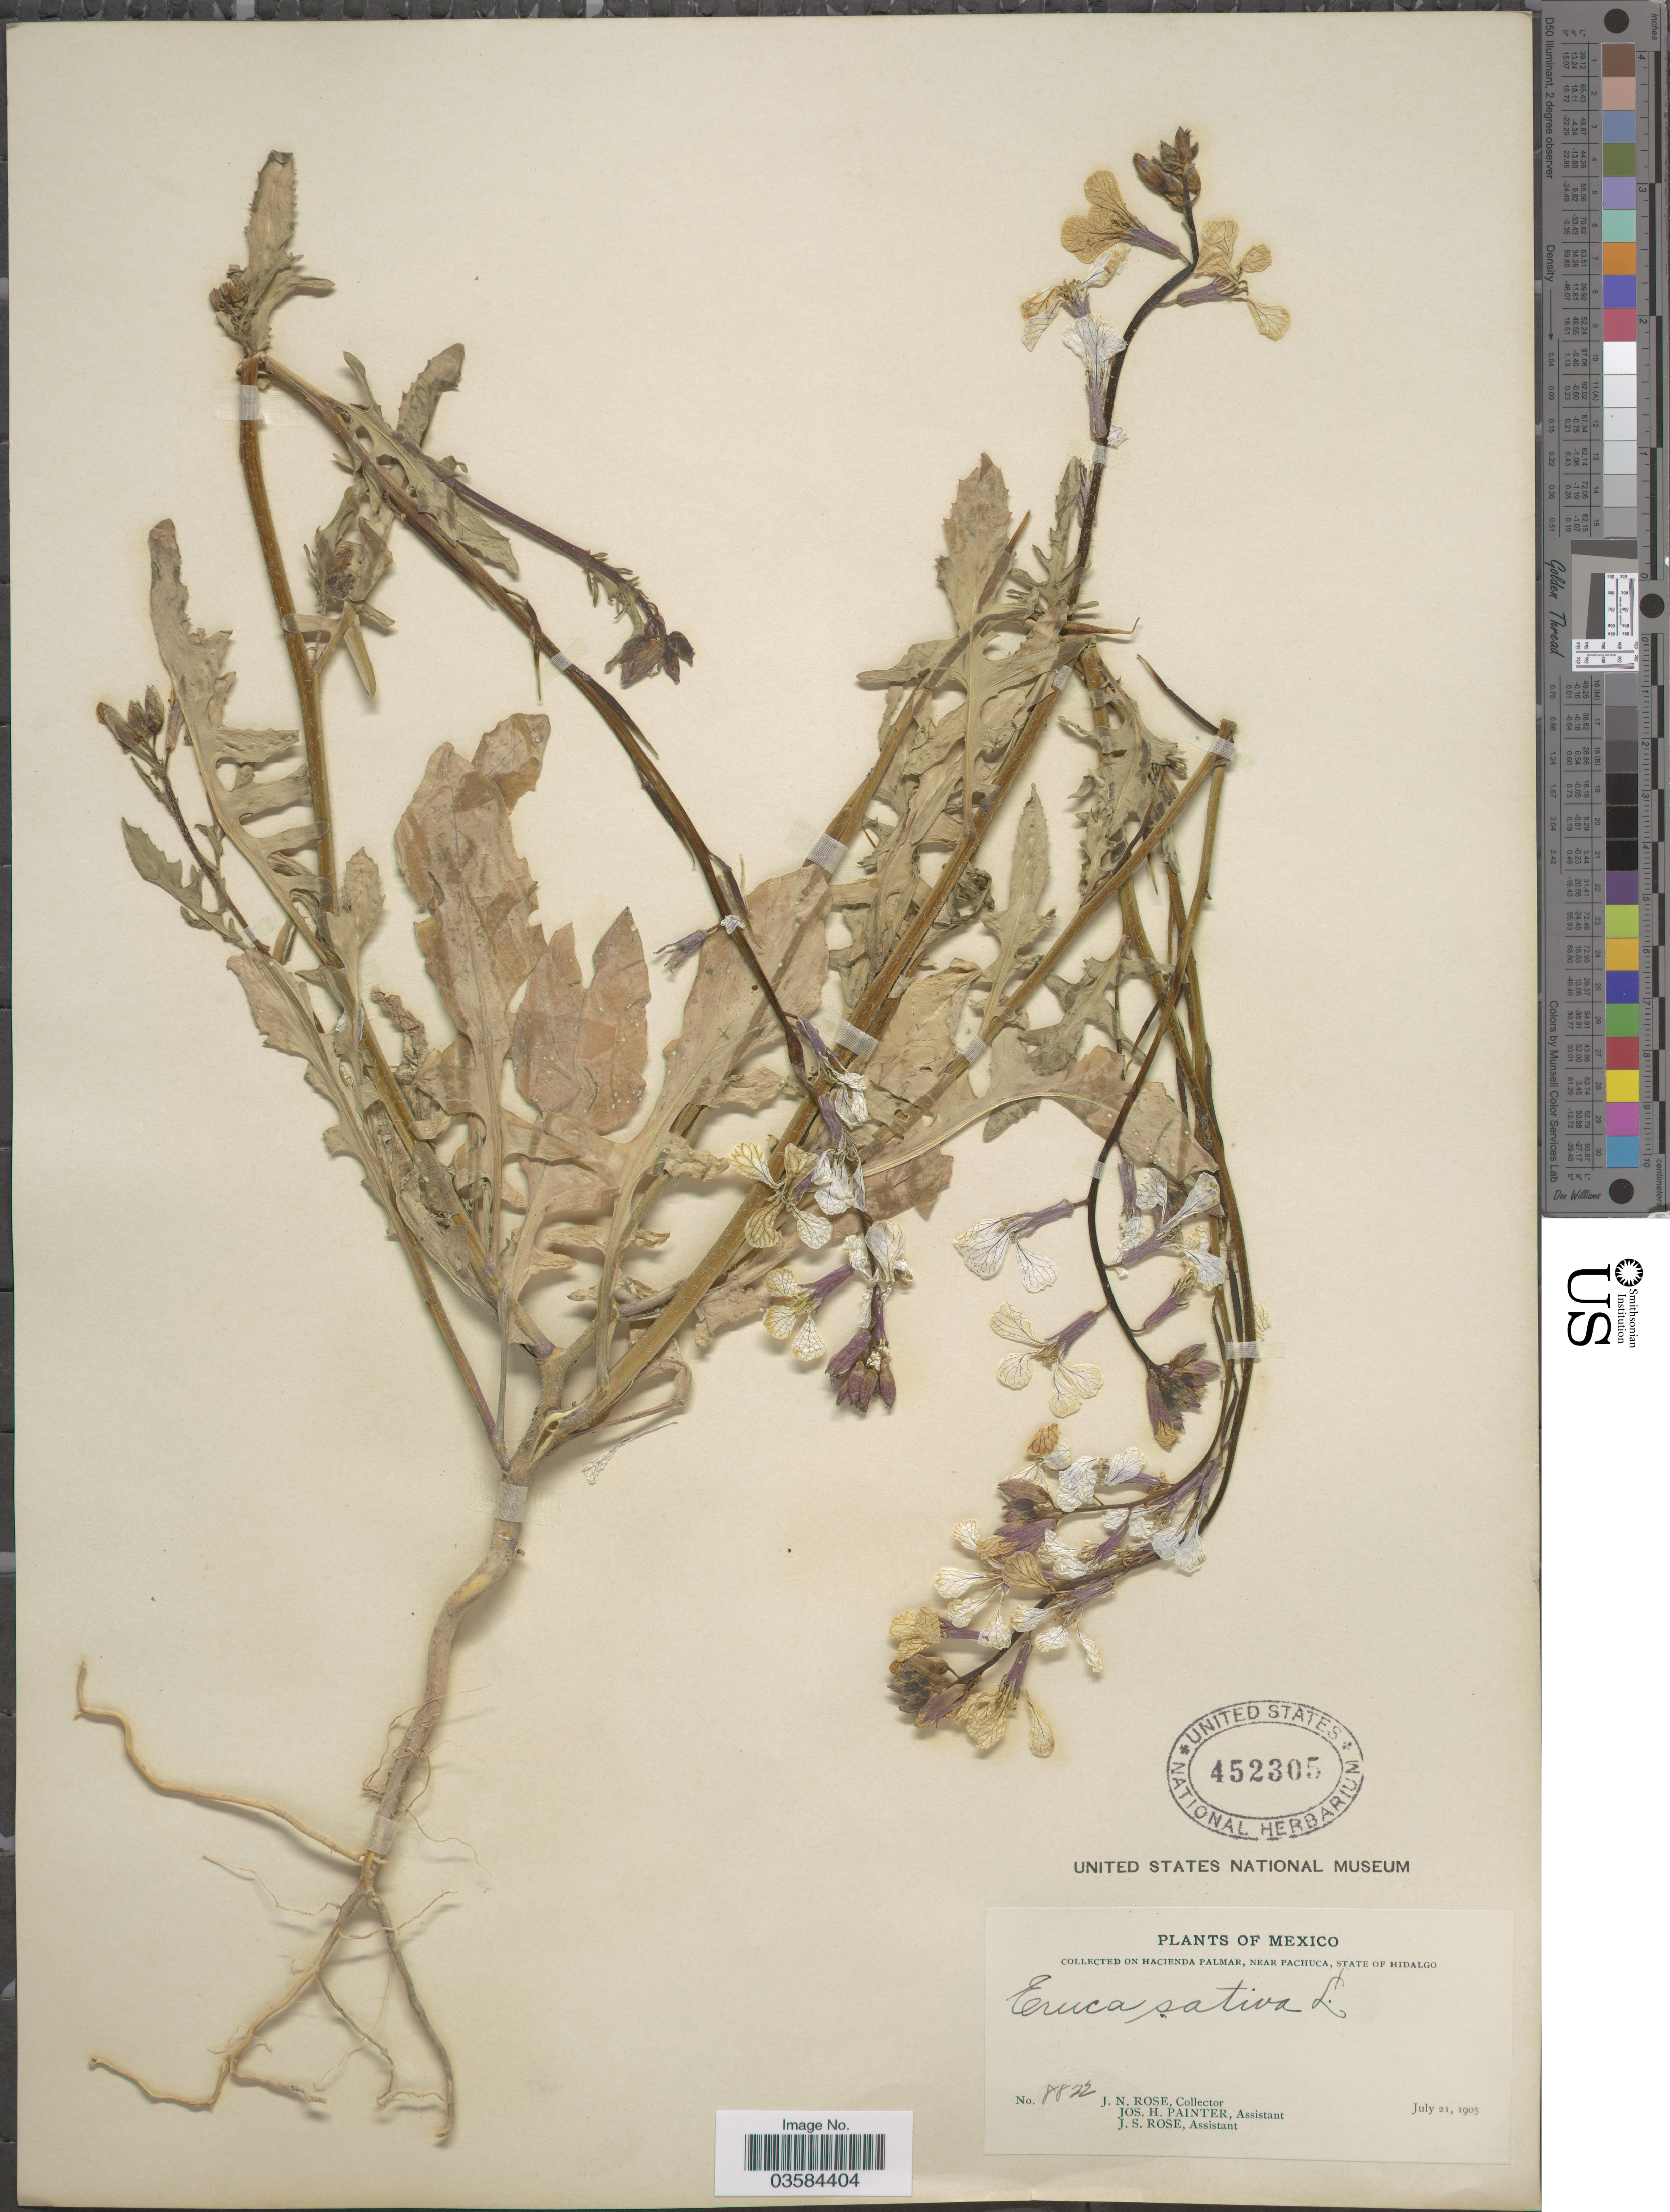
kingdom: Plantae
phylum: Tracheophyta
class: Magnoliopsida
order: Brassicales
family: Brassicaceae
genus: Eruca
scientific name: Eruca vesicaria subsp. sativa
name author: (Mill.) Thell.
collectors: J. N. Rose, J. H. Painter & J. S. Rose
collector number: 8822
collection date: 1905-07-21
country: Mexico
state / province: Hidalgo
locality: On Hacienda Palmar, near Pachuca.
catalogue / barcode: US 452305